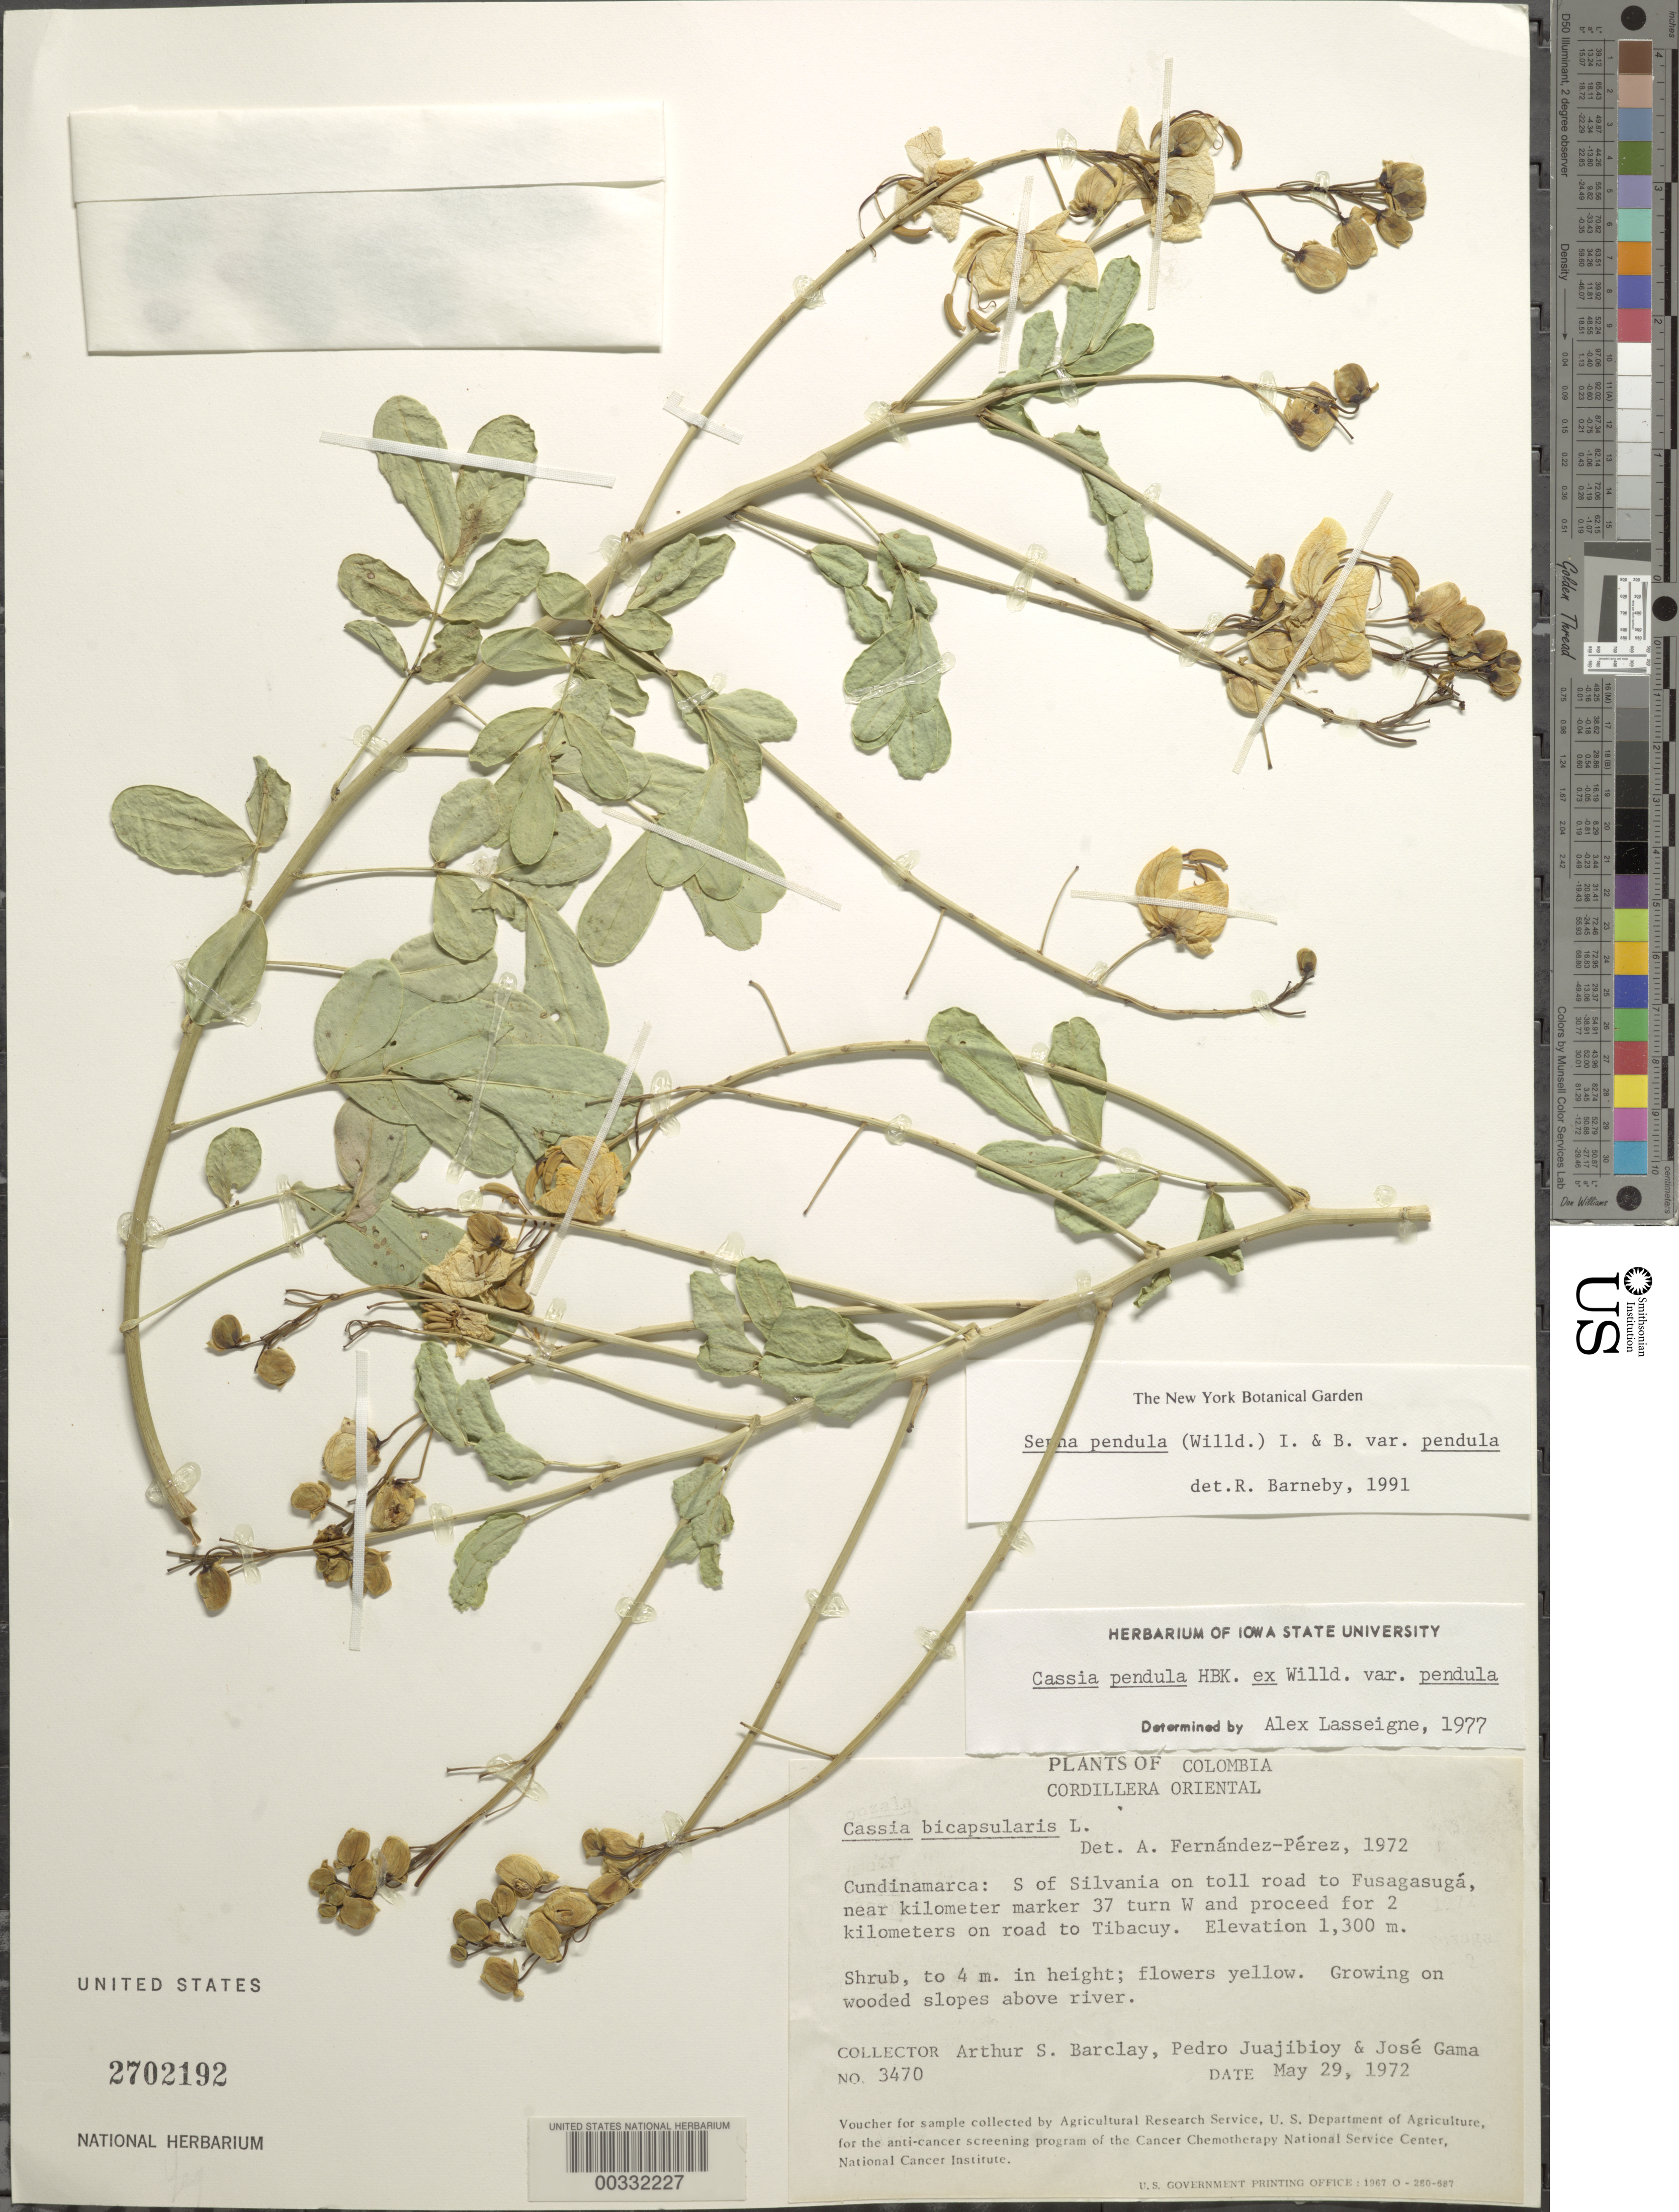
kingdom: Plantae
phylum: Tracheophyta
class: Magnoliopsida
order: Fabales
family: Fabaceae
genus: Senna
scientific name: Senna pendula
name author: (Humb. & Bonpl. ex Willd.) H.S. Irwin & Barneby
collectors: A. S. Barclay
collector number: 3470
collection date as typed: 29 May 1972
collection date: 1972-05-29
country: Colombia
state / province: Cundinamarca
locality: S of Silvania on toll road to Fusagasugá, near km 37 turn w and proceed for 2 km on road to Tibacuy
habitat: Wooded slopes above river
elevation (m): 1300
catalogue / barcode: US 2702192